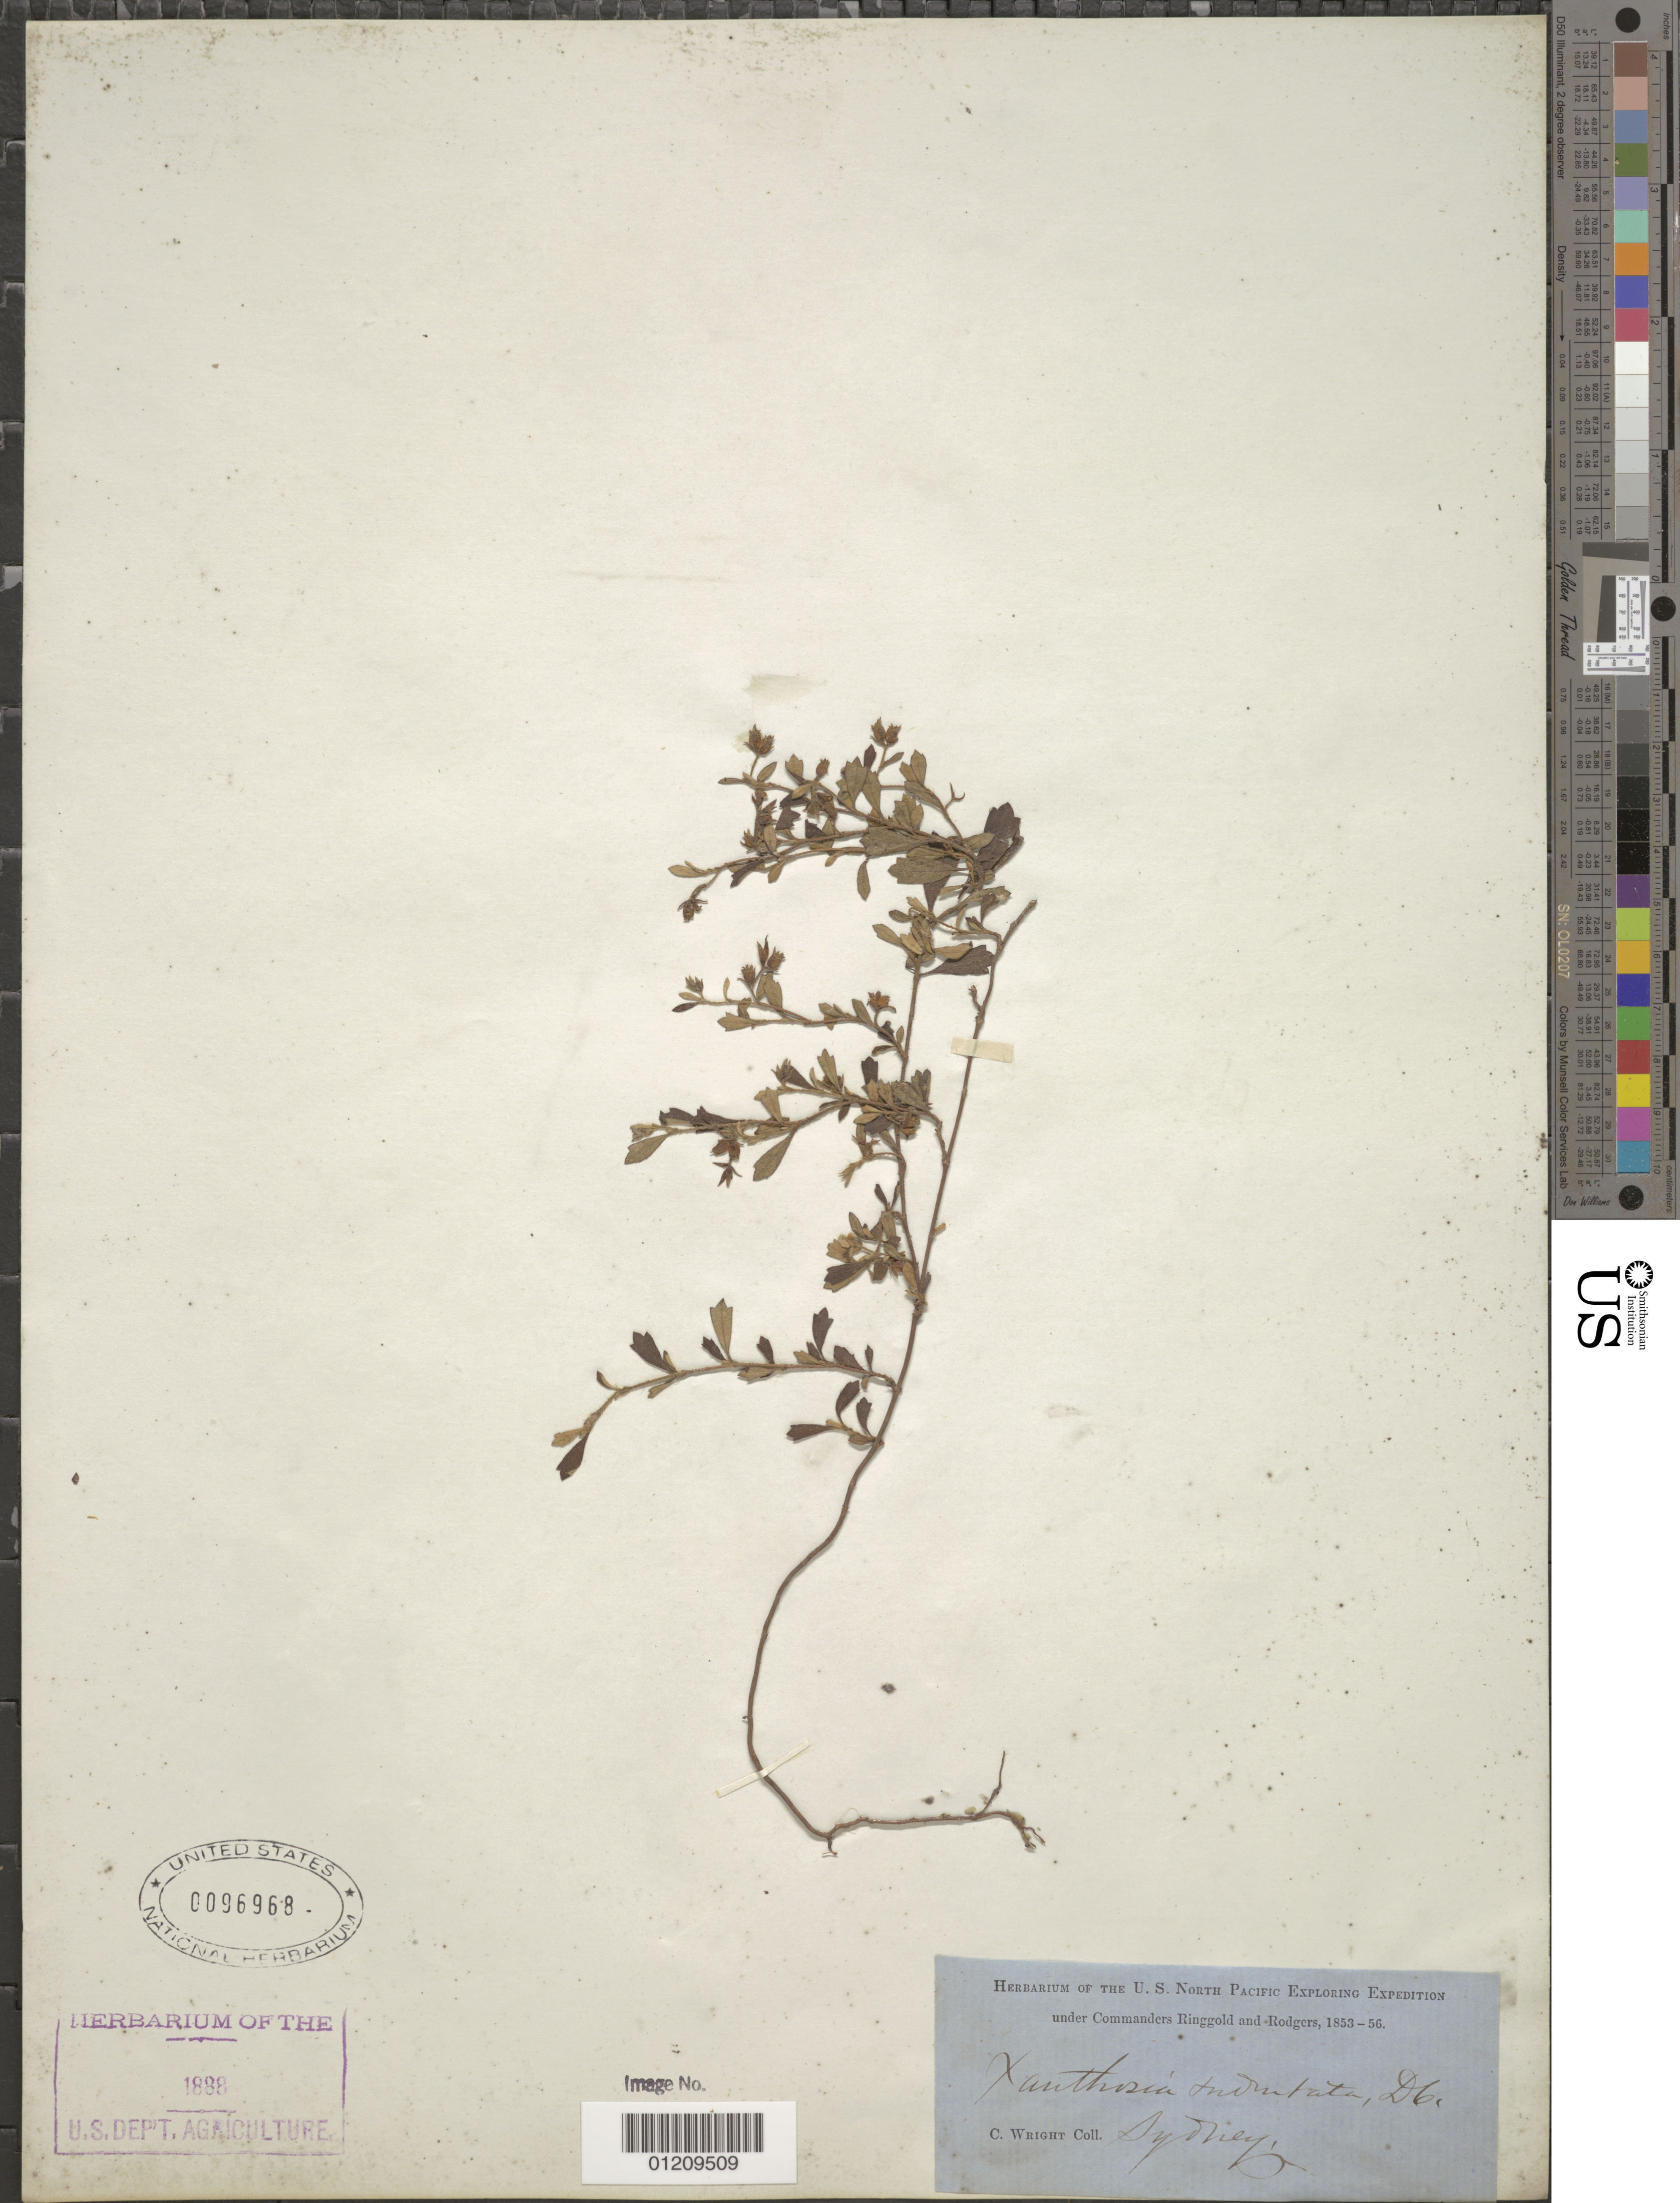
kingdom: Plantae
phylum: Tracheophyta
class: Magnoliopsida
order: Apiales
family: Apiaceae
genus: Xanthosia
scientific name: Xanthosia tridentata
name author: DC.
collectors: C. Wright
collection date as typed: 1853 to -- -- 1856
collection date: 1853/1856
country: Australia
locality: Sydney.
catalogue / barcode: US 96968